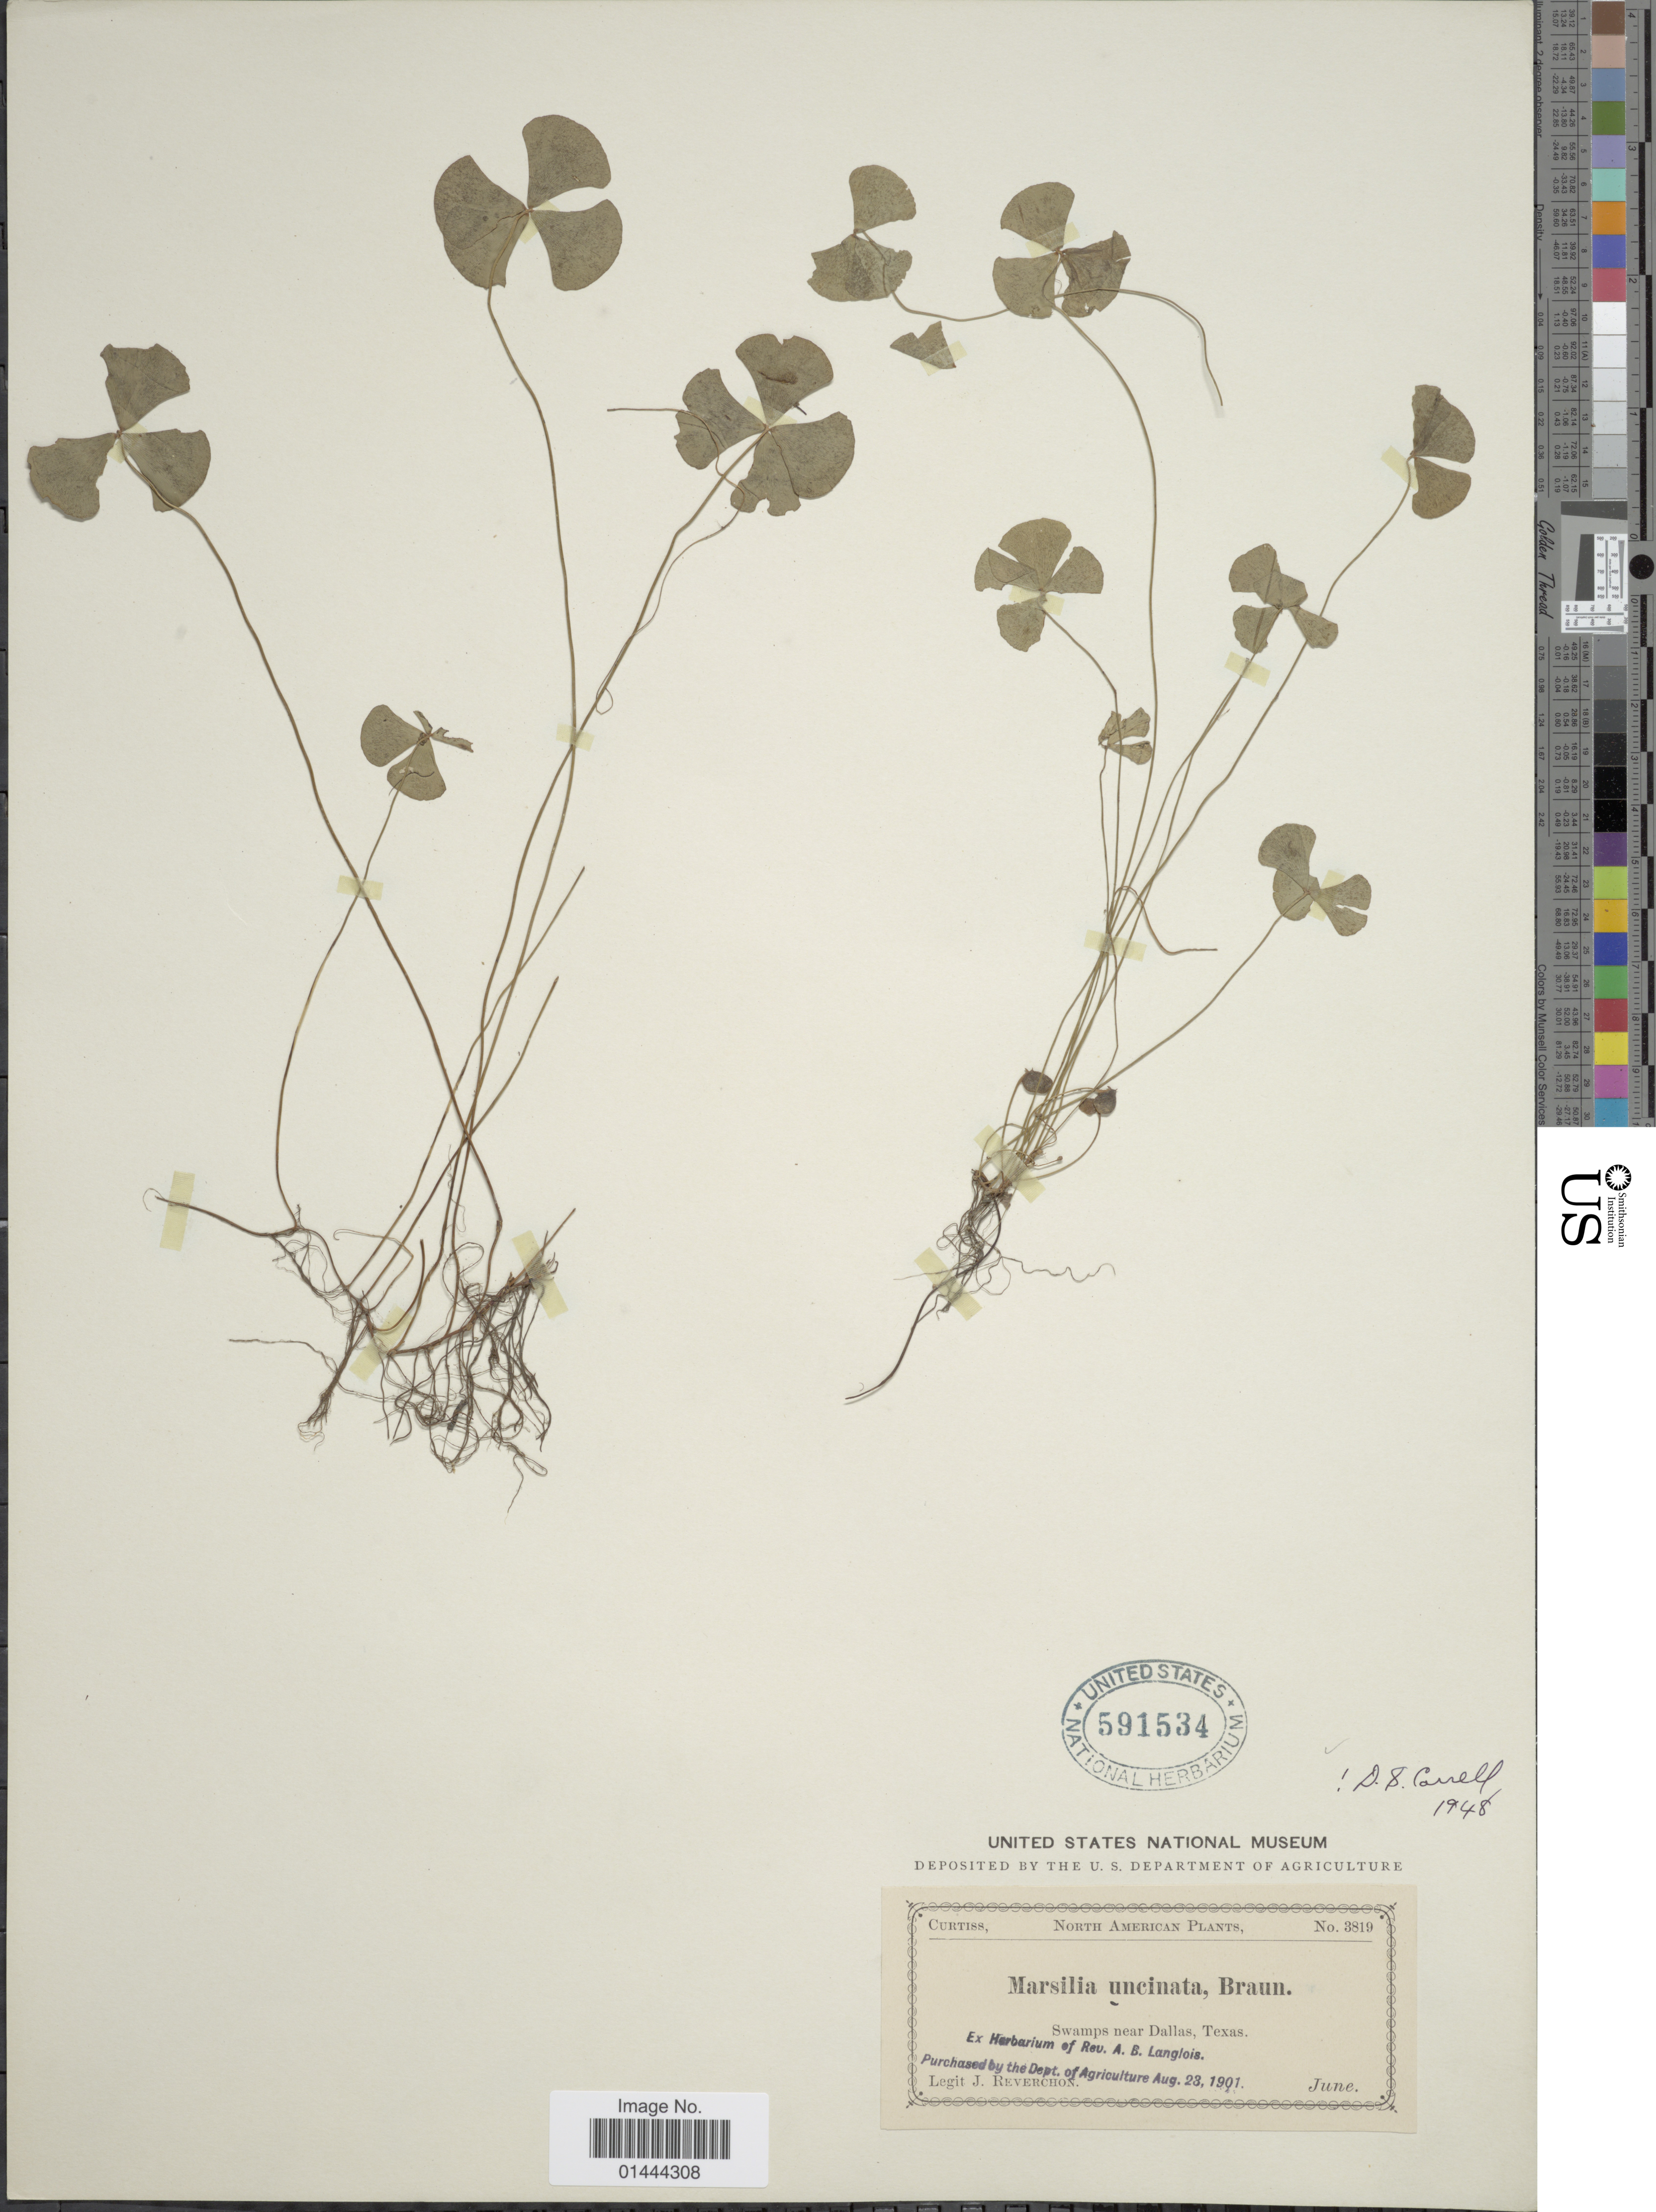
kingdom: Plantae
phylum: Tracheophyta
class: Polypodiopsida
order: Salviniales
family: Marsileaceae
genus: Marsilea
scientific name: Marsilea vestita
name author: Hook. & Grev.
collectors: J. Reverchon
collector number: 3819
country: United States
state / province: Texas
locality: North america, swamps near Dallas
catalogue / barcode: US 591534